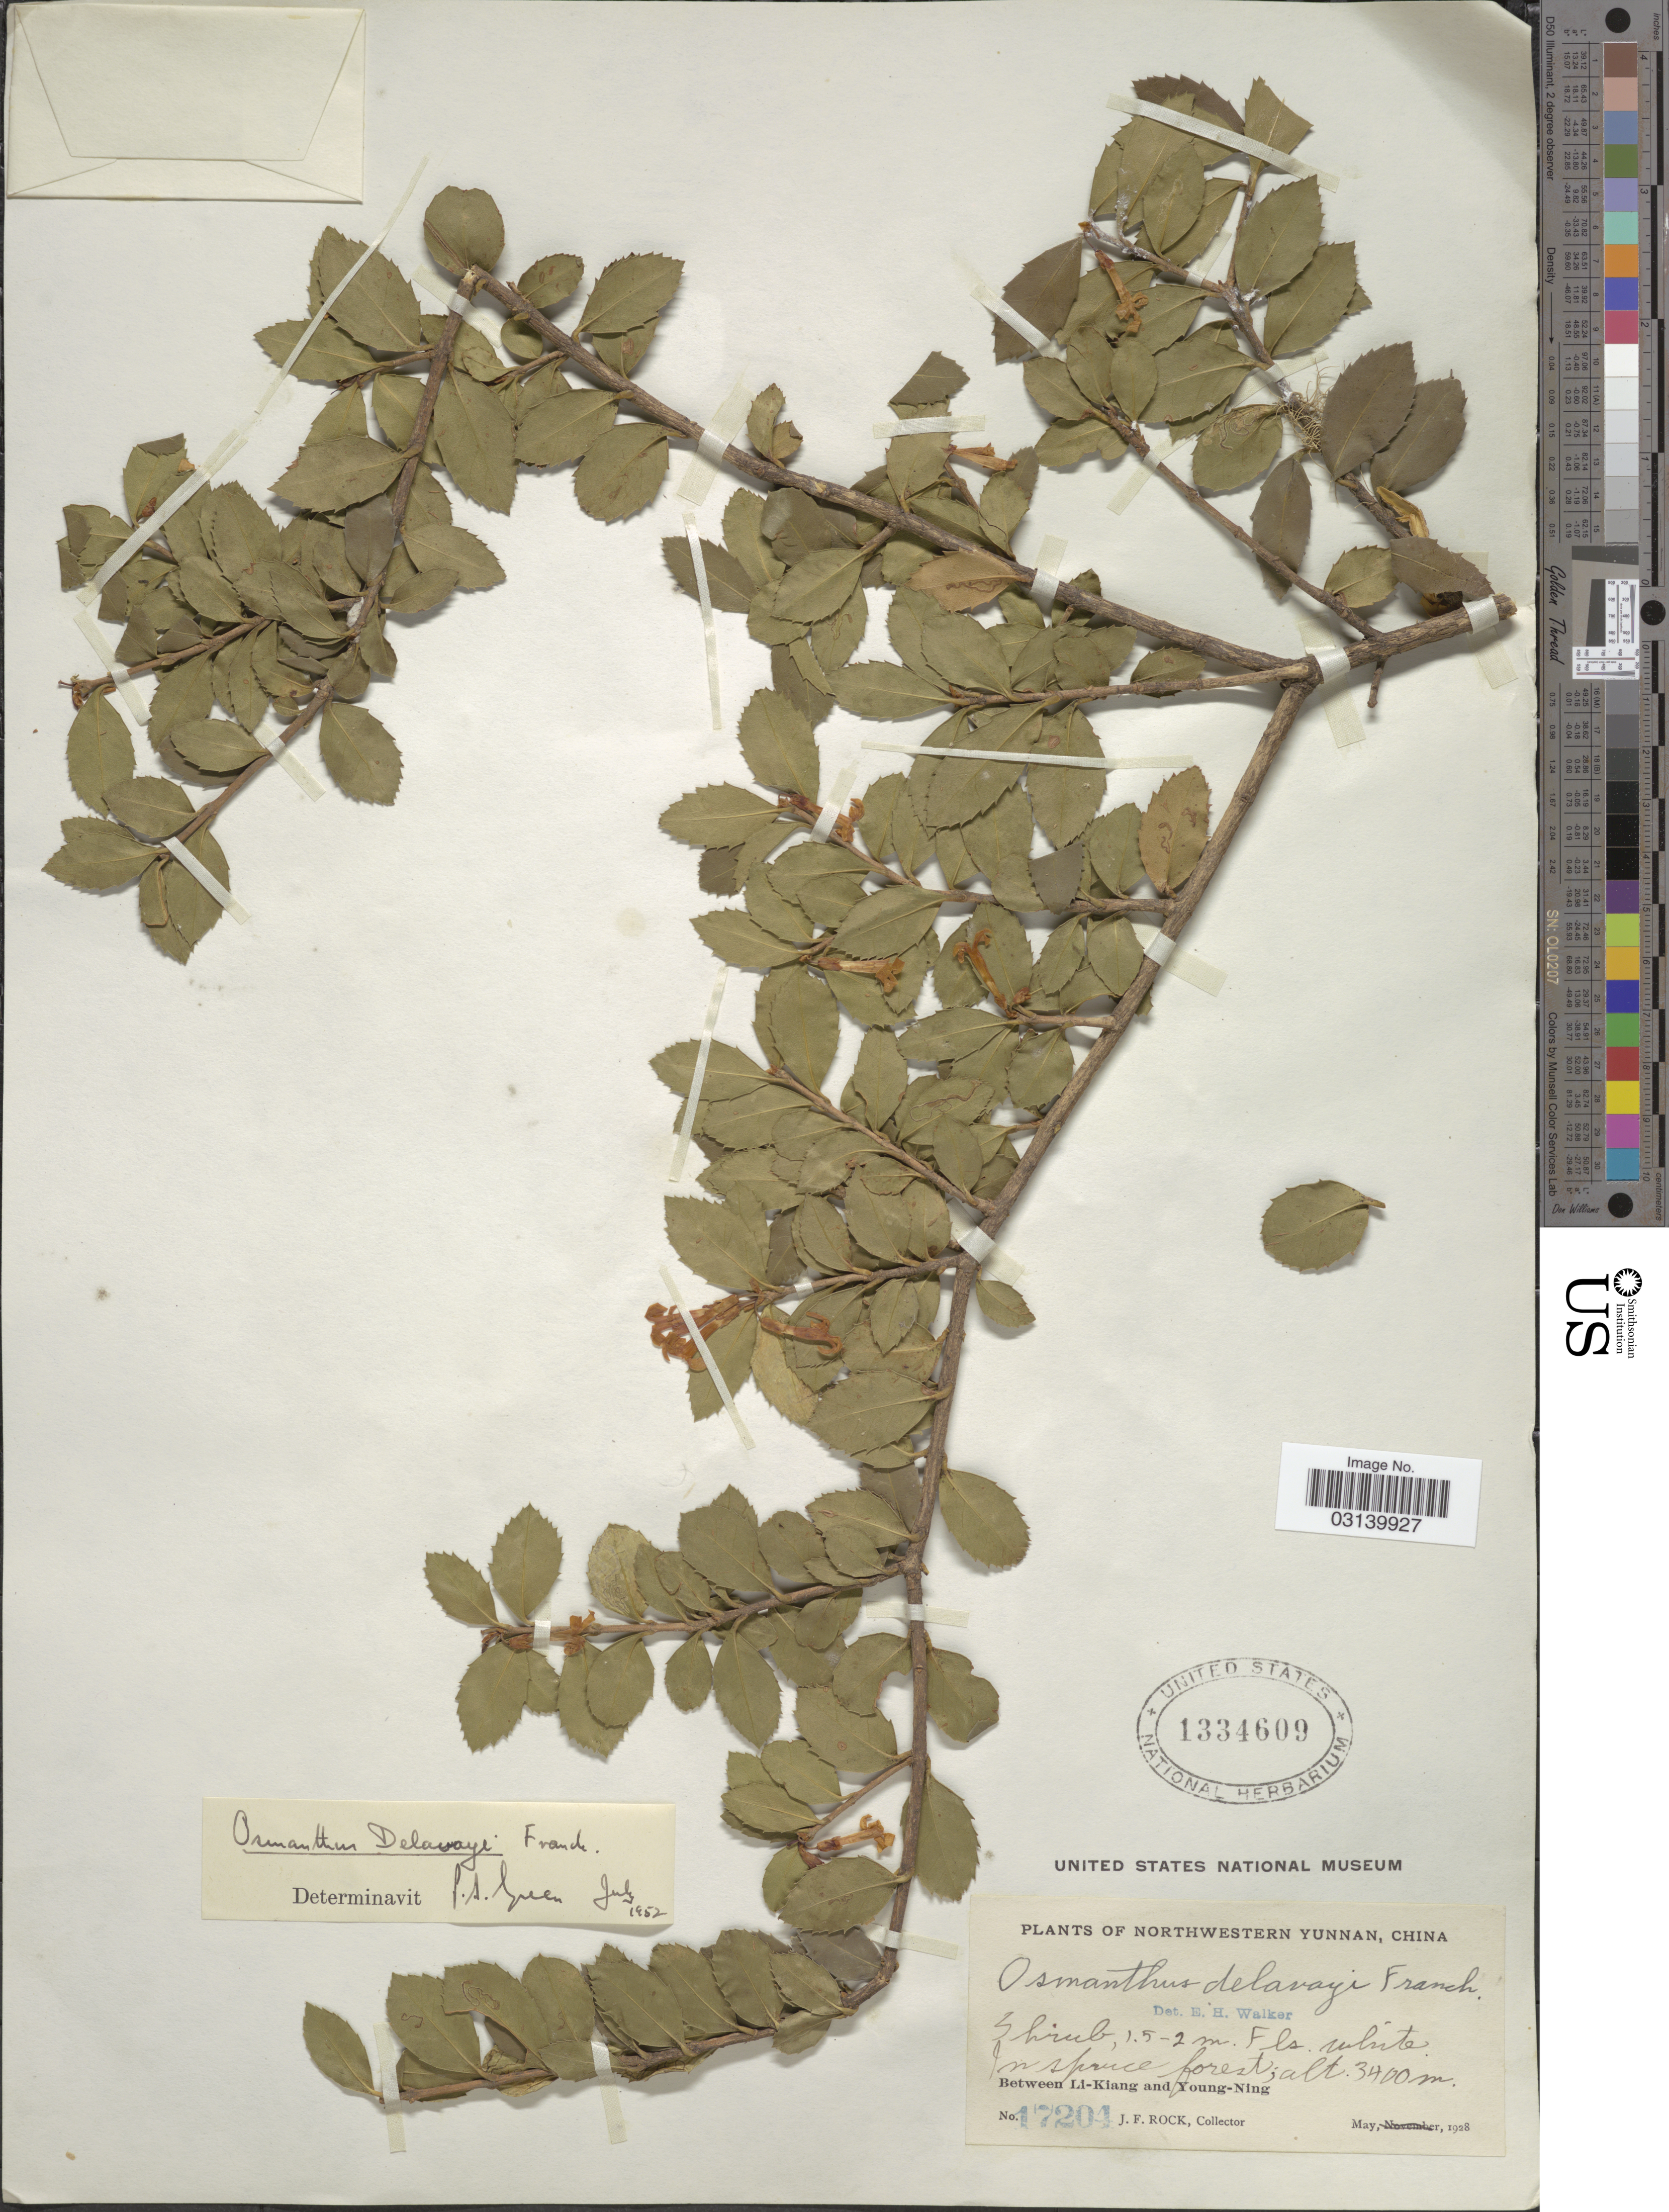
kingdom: Plantae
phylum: Tracheophyta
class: Magnoliopsida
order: Lamiales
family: Oleaceae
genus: Osmanthus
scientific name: Osmanthus delavayi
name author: Franch.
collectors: J. Rock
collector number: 17204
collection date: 1928-05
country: China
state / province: Yunnan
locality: Northwestern Yunnan. Between Li-Kiang and Young-Ning.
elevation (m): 3400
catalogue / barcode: US 1334609